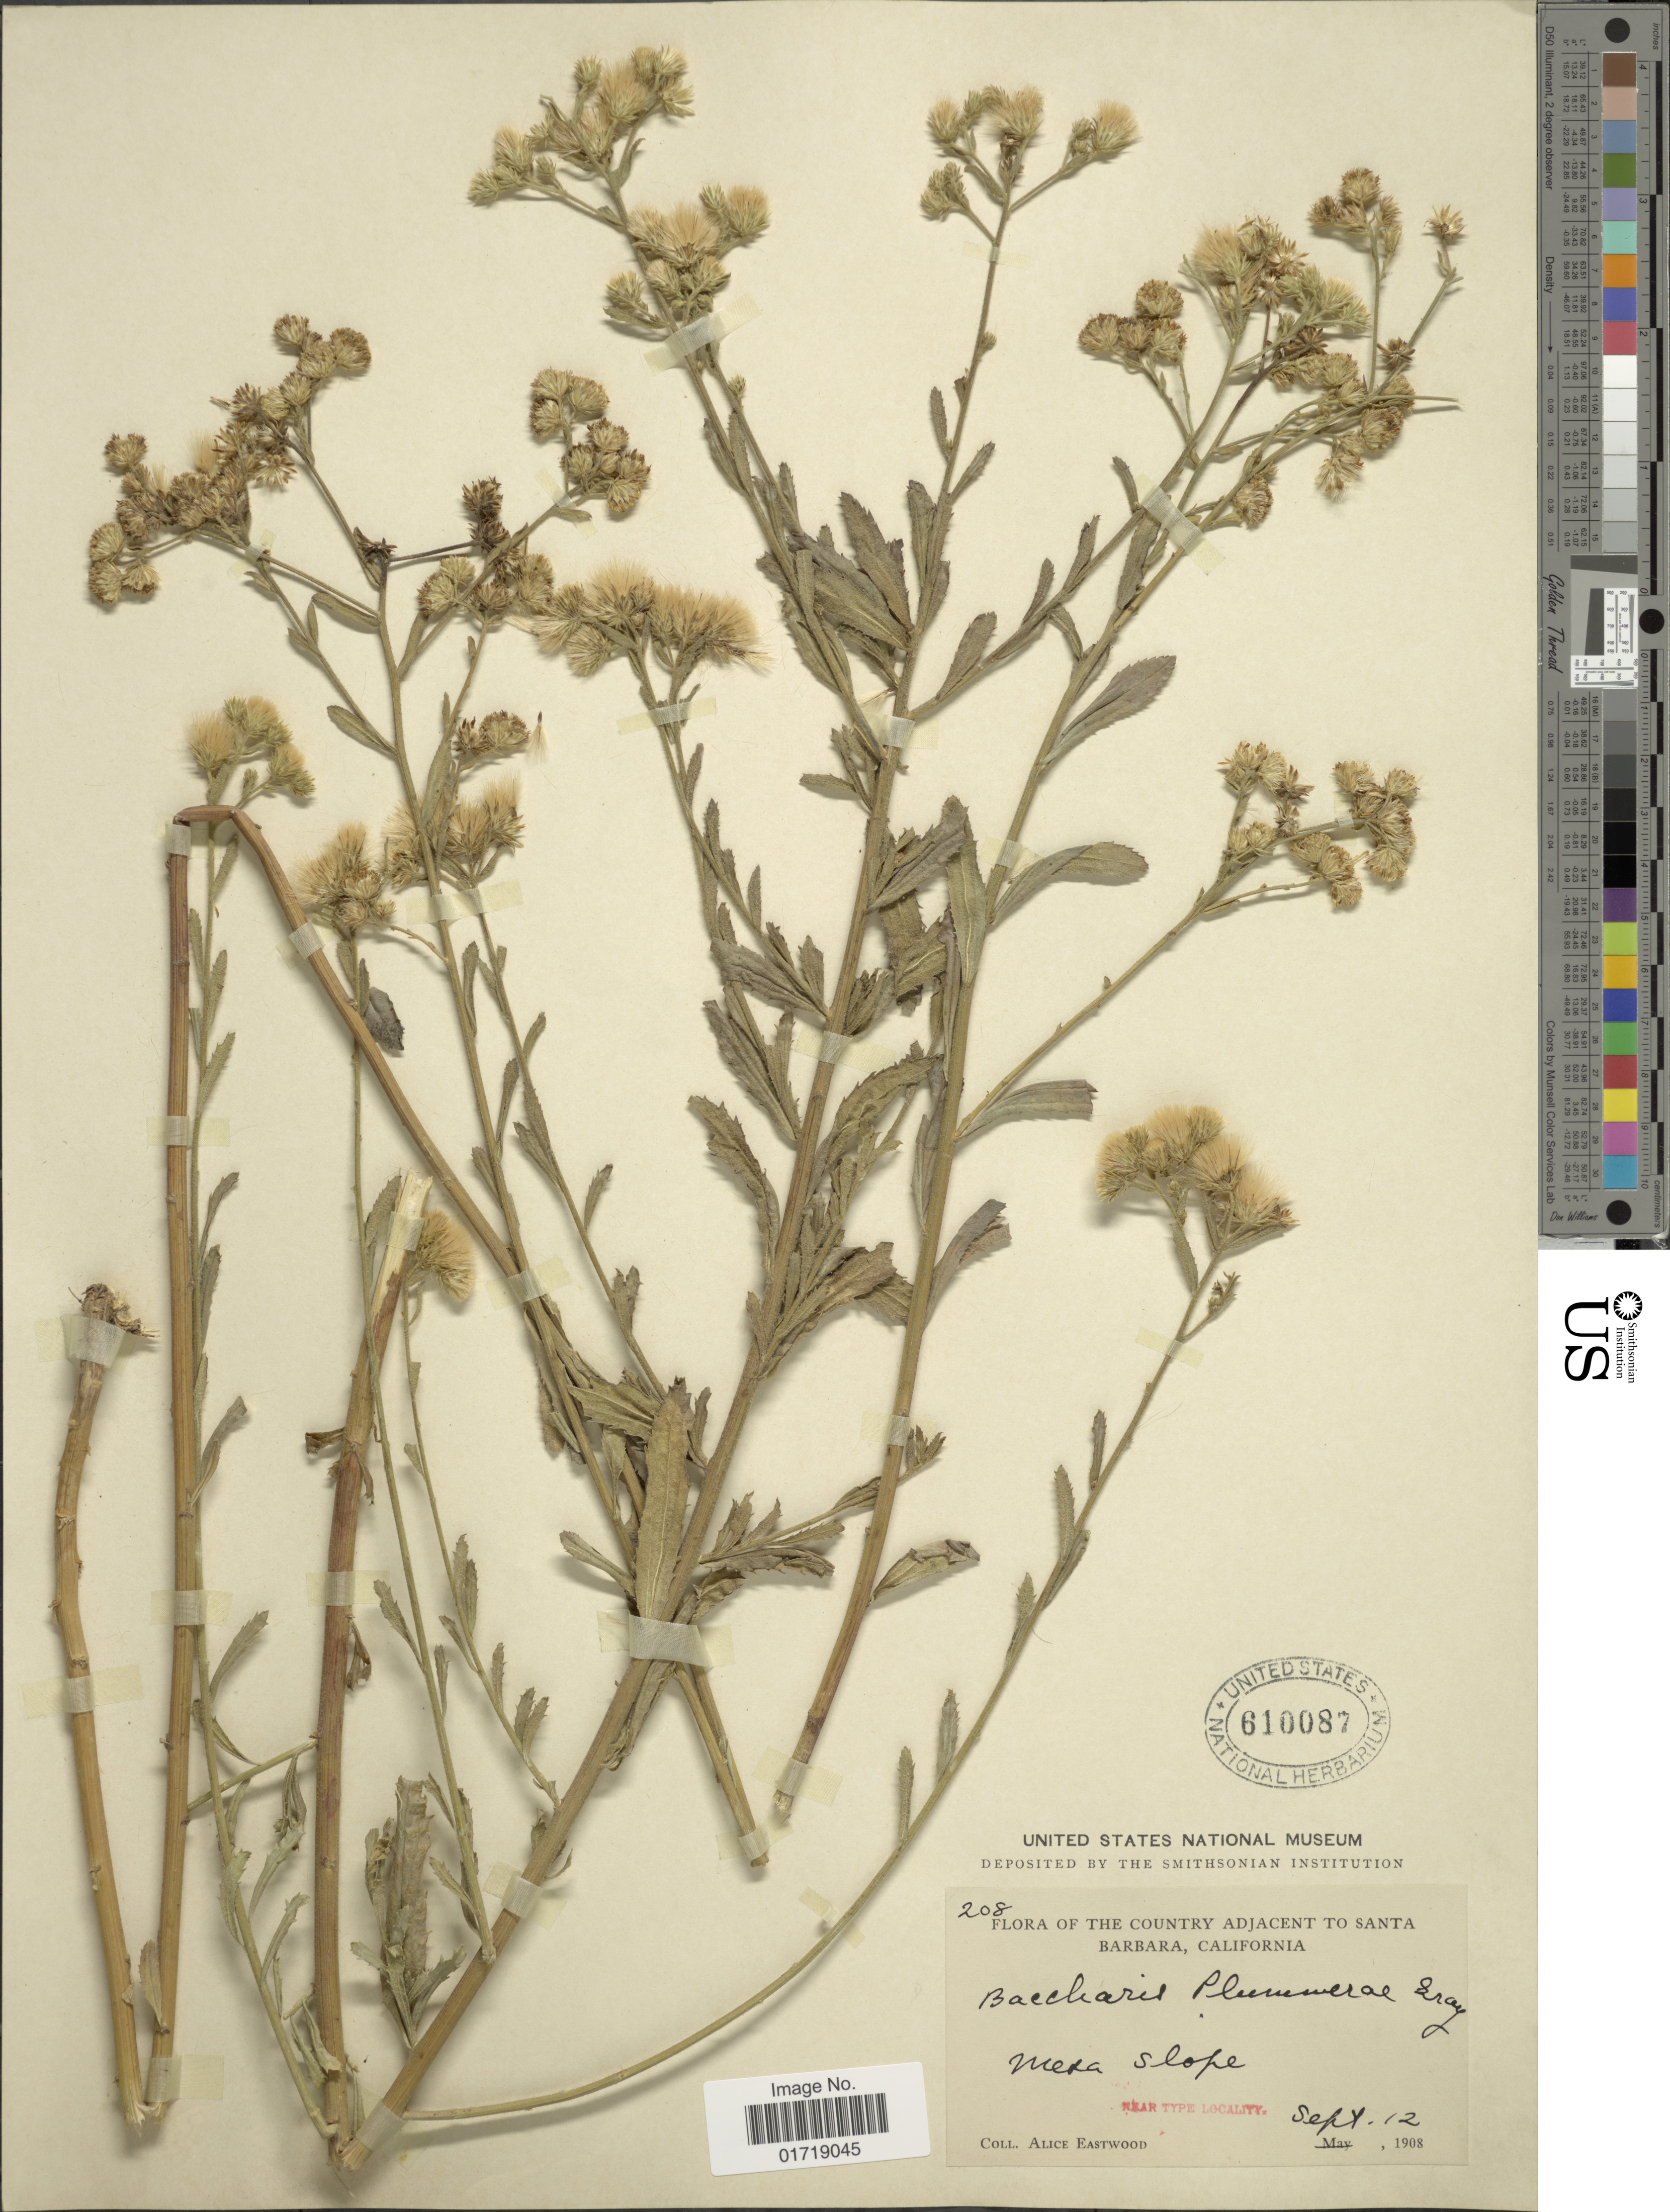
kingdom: Plantae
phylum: Tracheophyta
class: Magnoliopsida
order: Asterales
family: Asteraceae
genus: Baccharis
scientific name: Baccharis plummerae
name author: A. Gray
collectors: A. Eastwood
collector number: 208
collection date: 1908-09-12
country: United States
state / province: California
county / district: Santa Barbara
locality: THe County Adjacent To Santa Barbara, California, Near slope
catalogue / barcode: US 610087